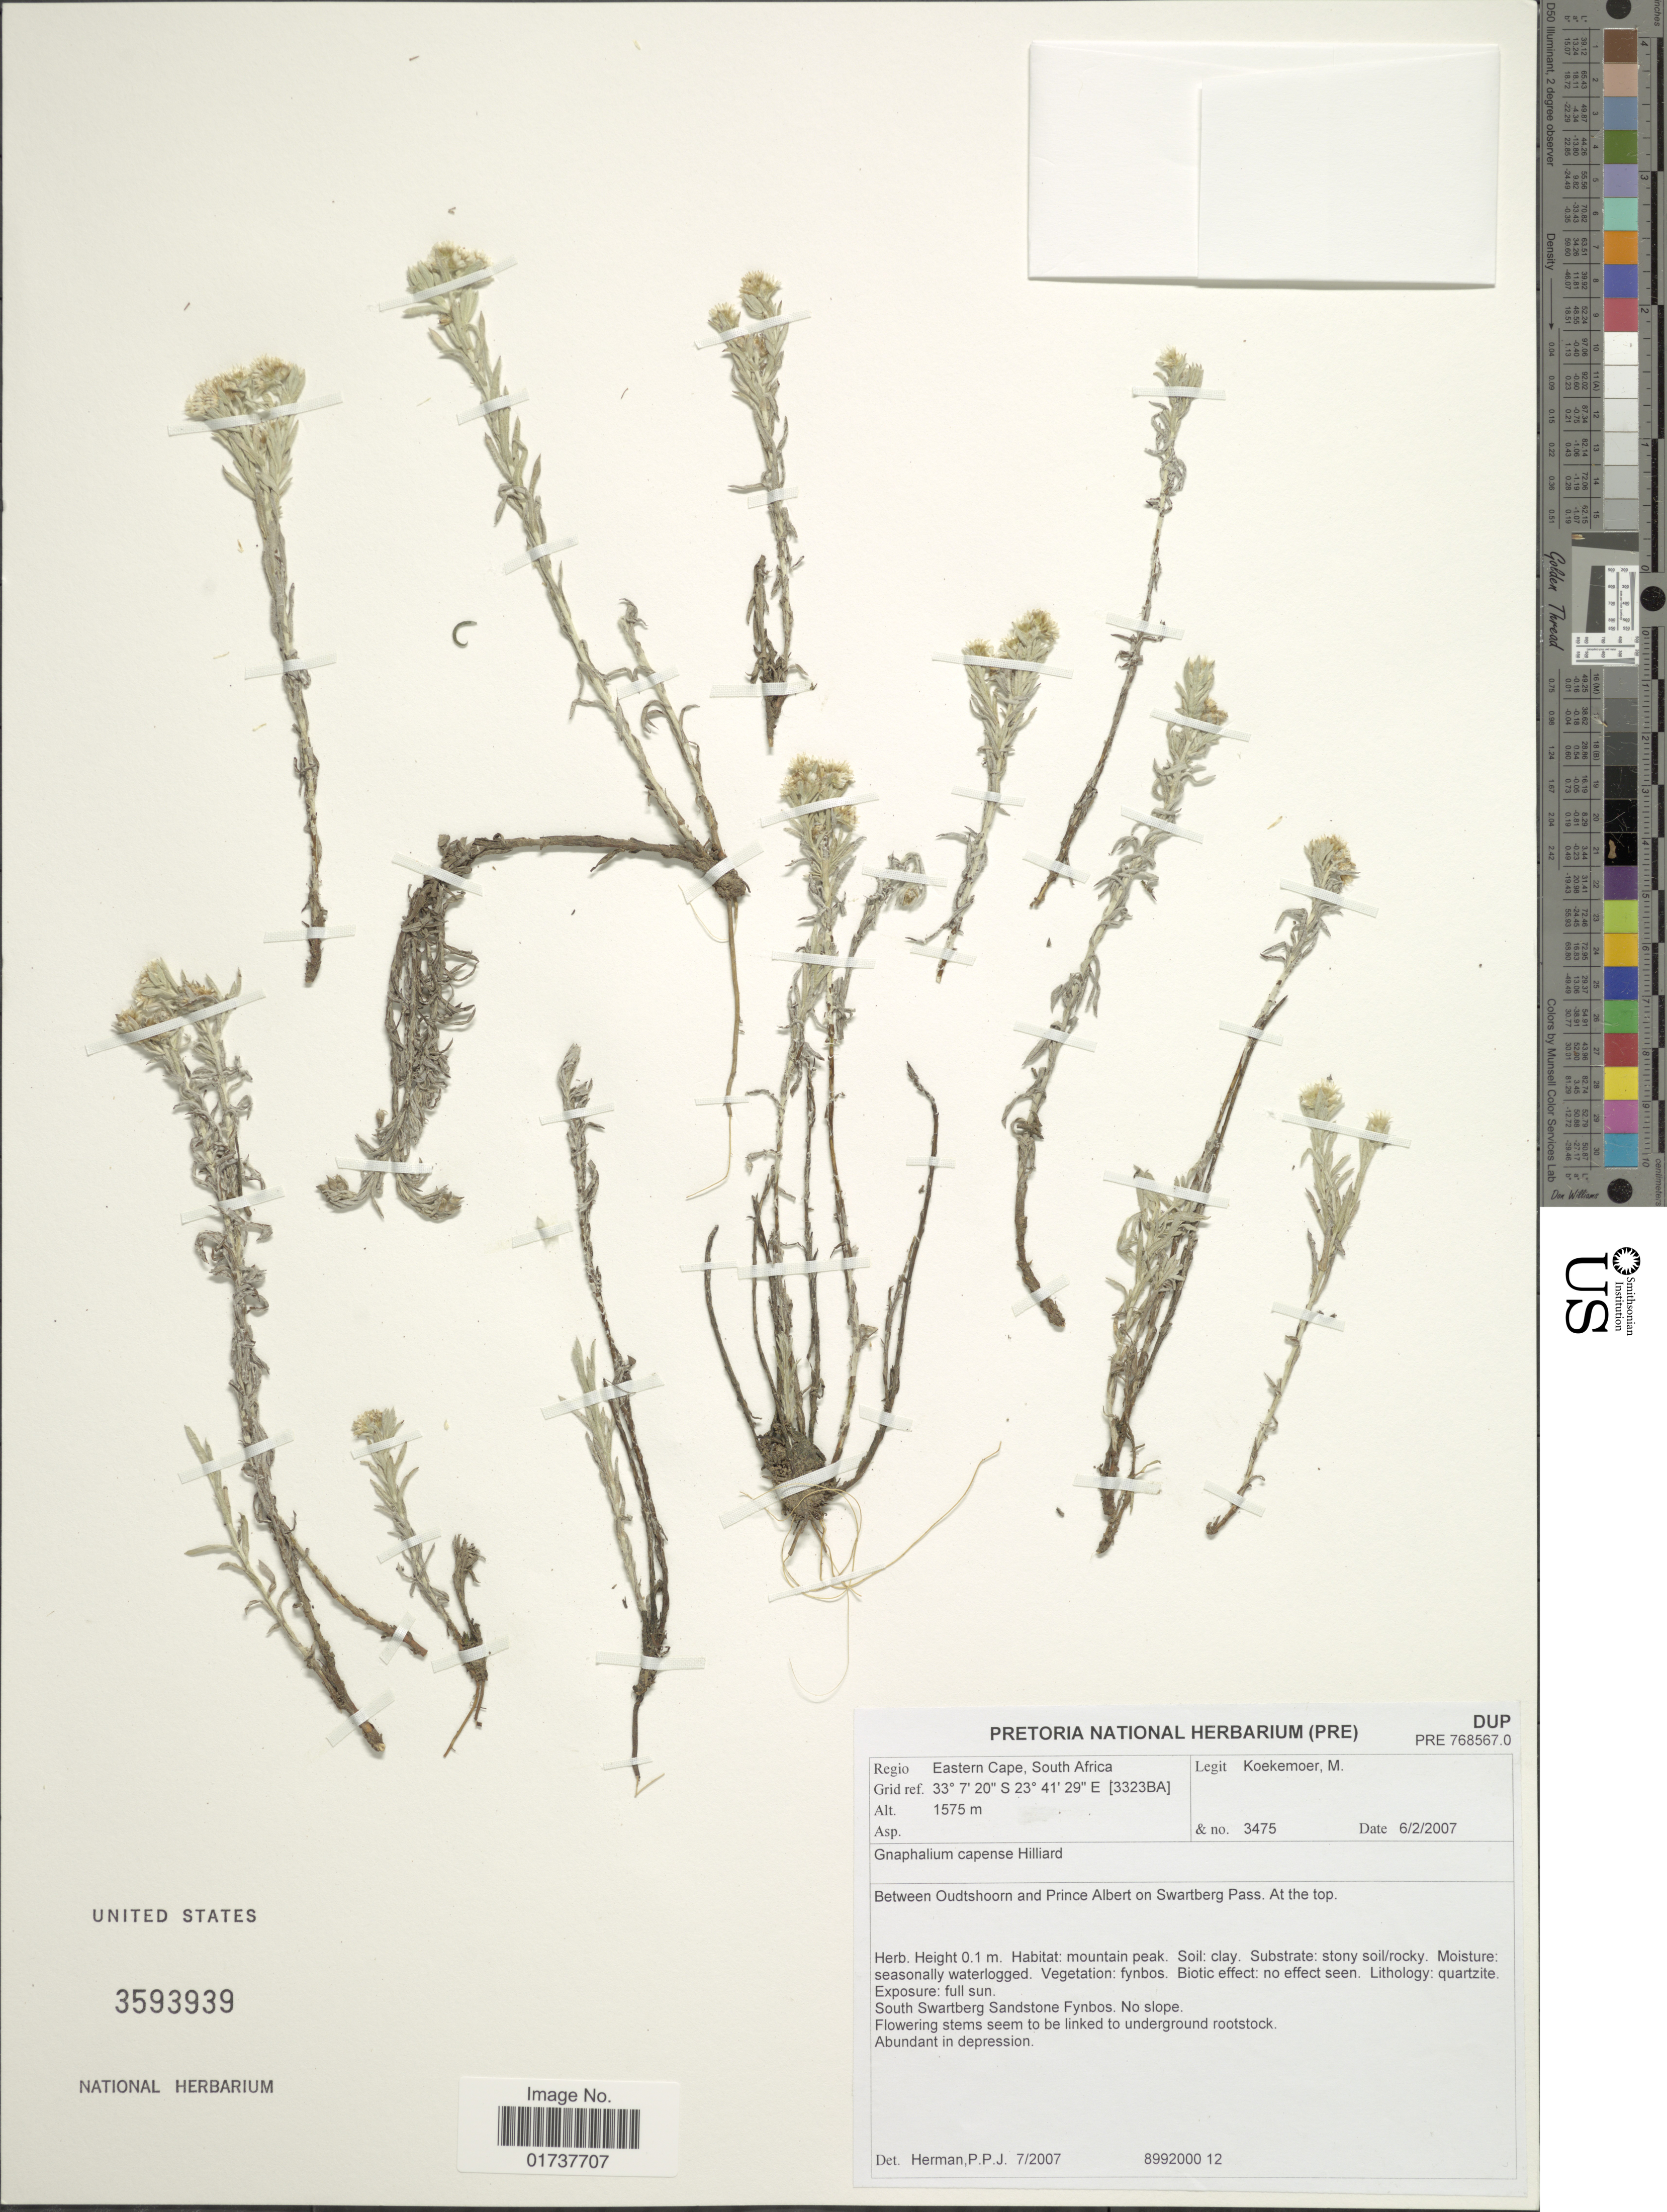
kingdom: Plantae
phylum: Tracheophyta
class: Magnoliopsida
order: Asterales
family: Asteraceae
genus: Gnaphalium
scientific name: Gnaphalium capense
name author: Hilliard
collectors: M. Koekemoer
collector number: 3475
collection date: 2007-02-06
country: South Africa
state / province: Eastern Cape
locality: Between Oudtshoorn and Price Albert on Swartberg Pass, At the top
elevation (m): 1575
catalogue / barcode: US 3593939